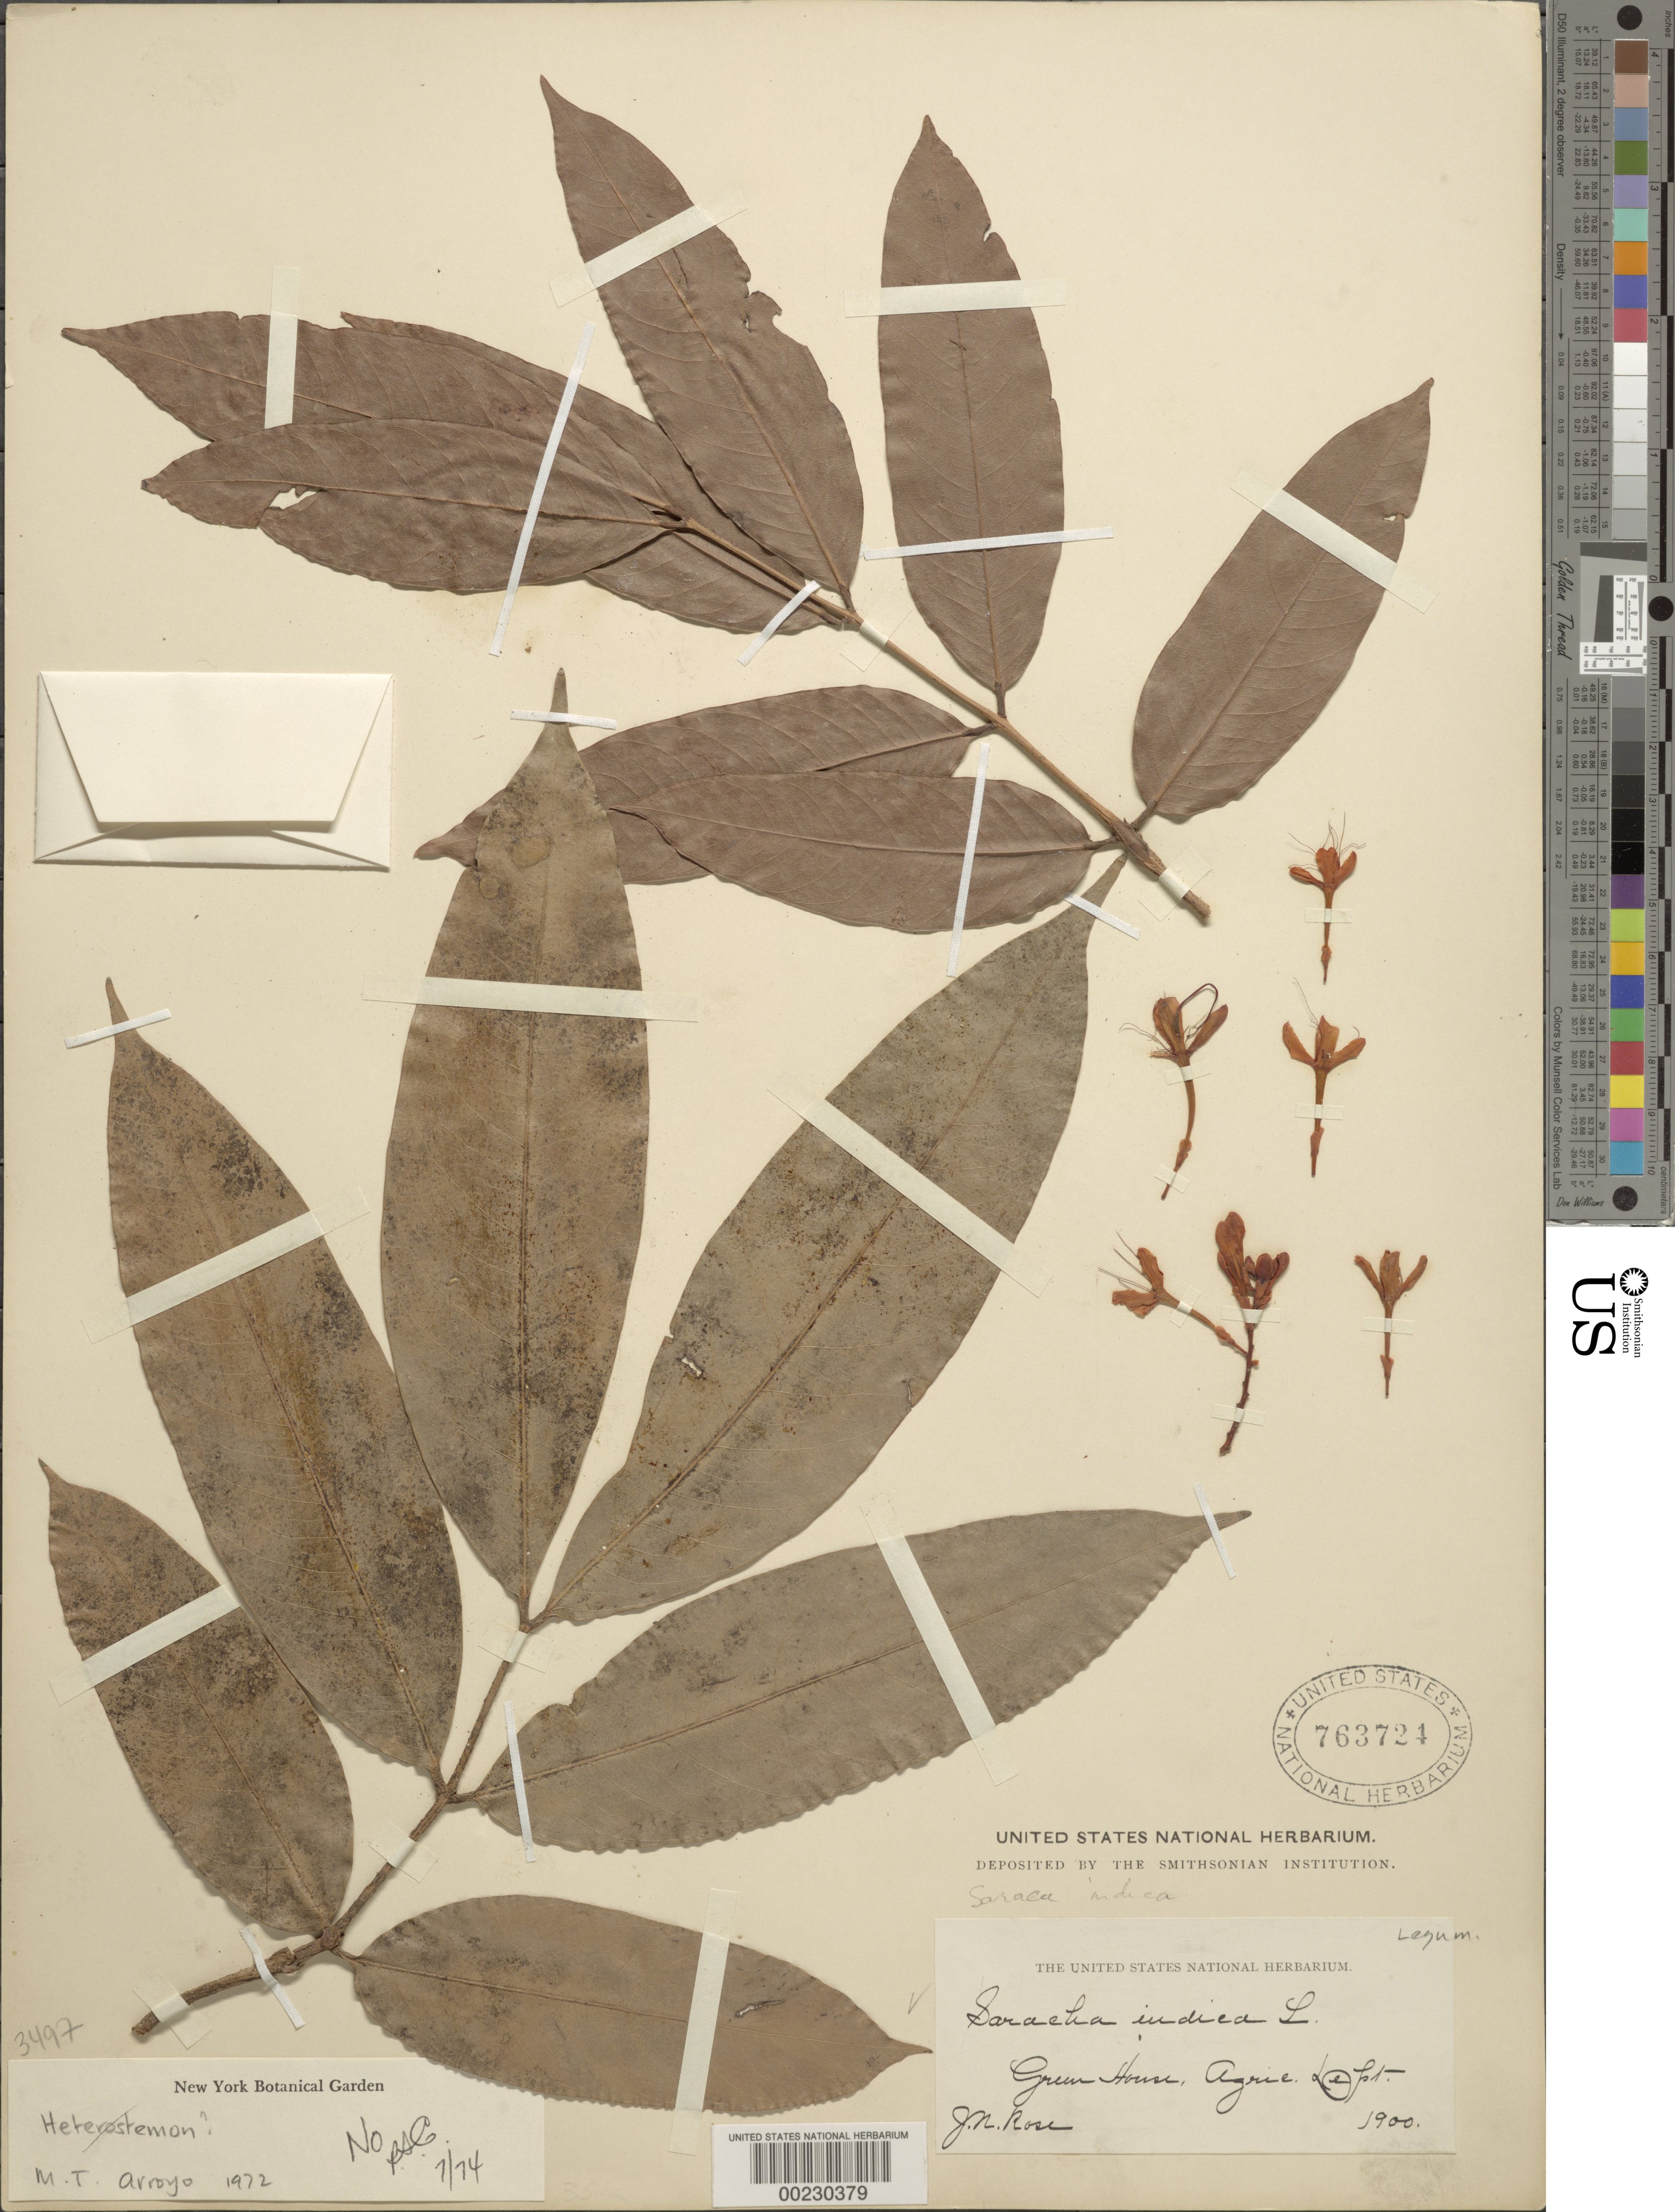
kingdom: Plantae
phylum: Tracheophyta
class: Magnoliopsida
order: Fabales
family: Fabaceae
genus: Saraca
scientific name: Saraca indica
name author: L.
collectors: J. N. Rose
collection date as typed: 1900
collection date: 1900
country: United States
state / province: Massachusetts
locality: Arnold Arboretum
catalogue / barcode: US 763724